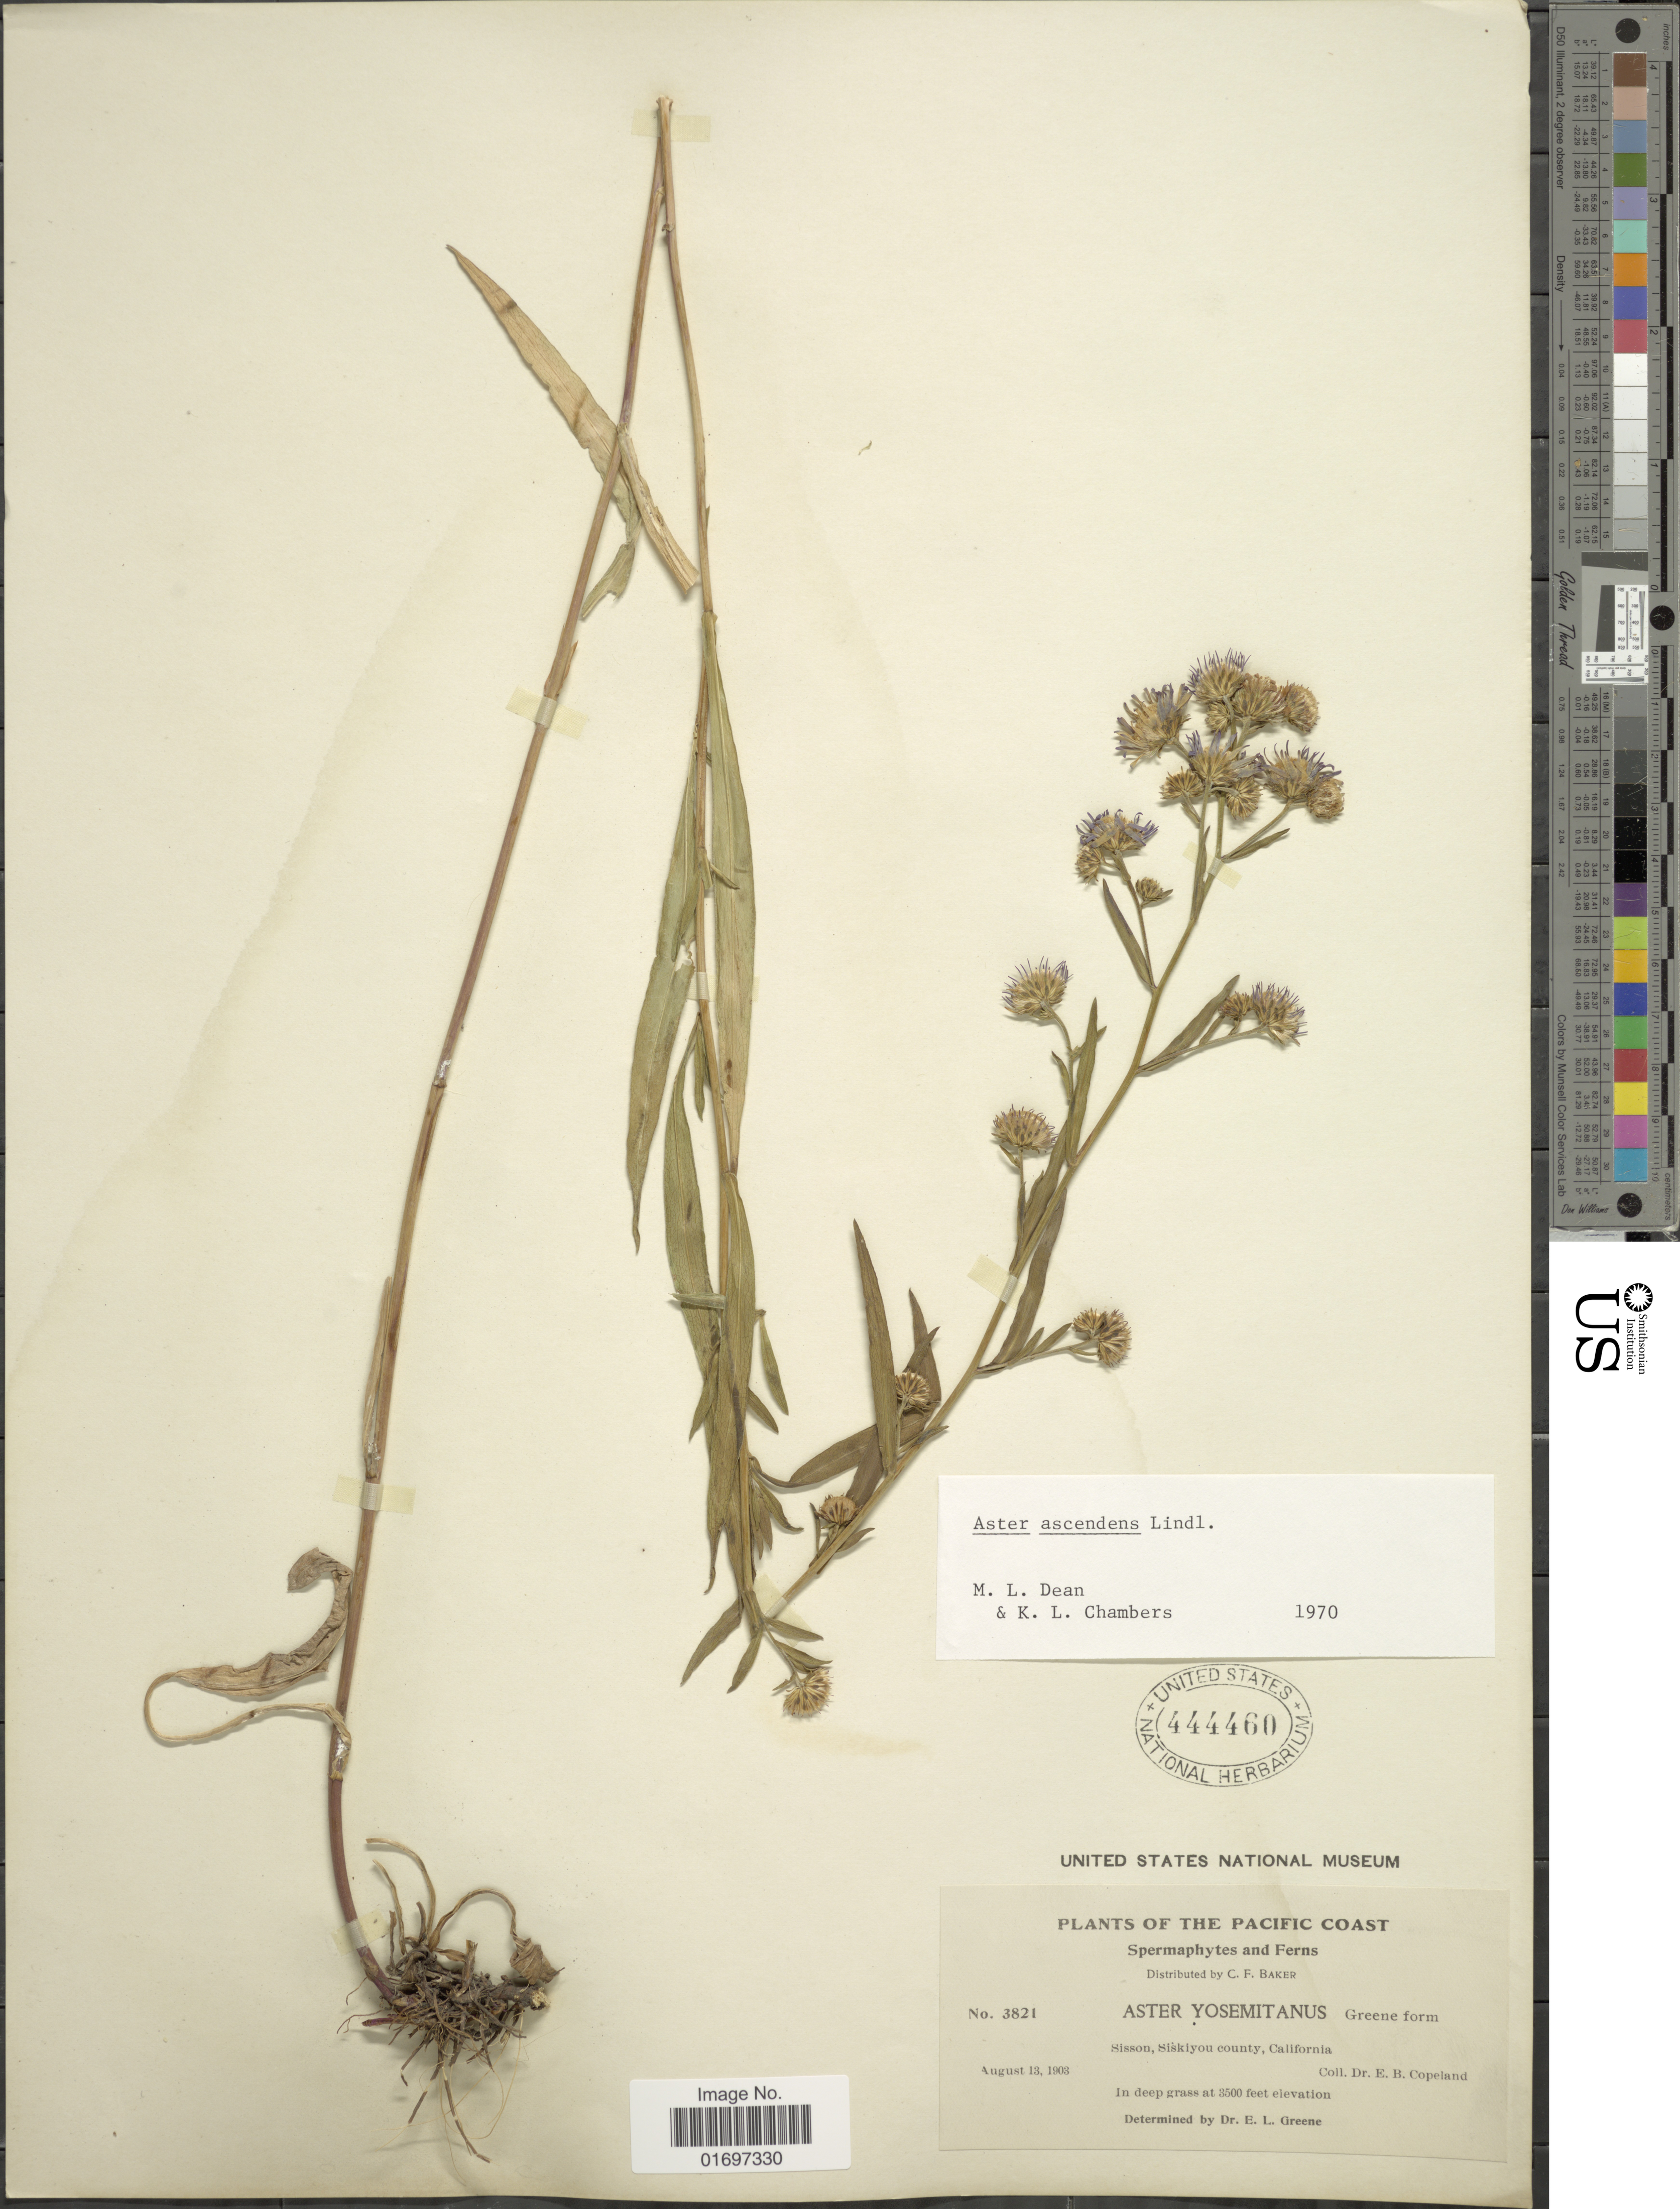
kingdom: Plantae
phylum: Tracheophyta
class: Magnoliopsida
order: Asterales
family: Asteraceae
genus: Symphyotrichum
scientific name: Symphyotrichum ascendens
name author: (Lindl.) G.L. Nesom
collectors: E. B. Copeland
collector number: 3821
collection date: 1903-08-13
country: United States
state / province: California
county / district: Siskiyou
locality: Pacific Coast. Sisson, Siskiyou county, California.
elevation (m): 1067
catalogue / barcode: US 444460